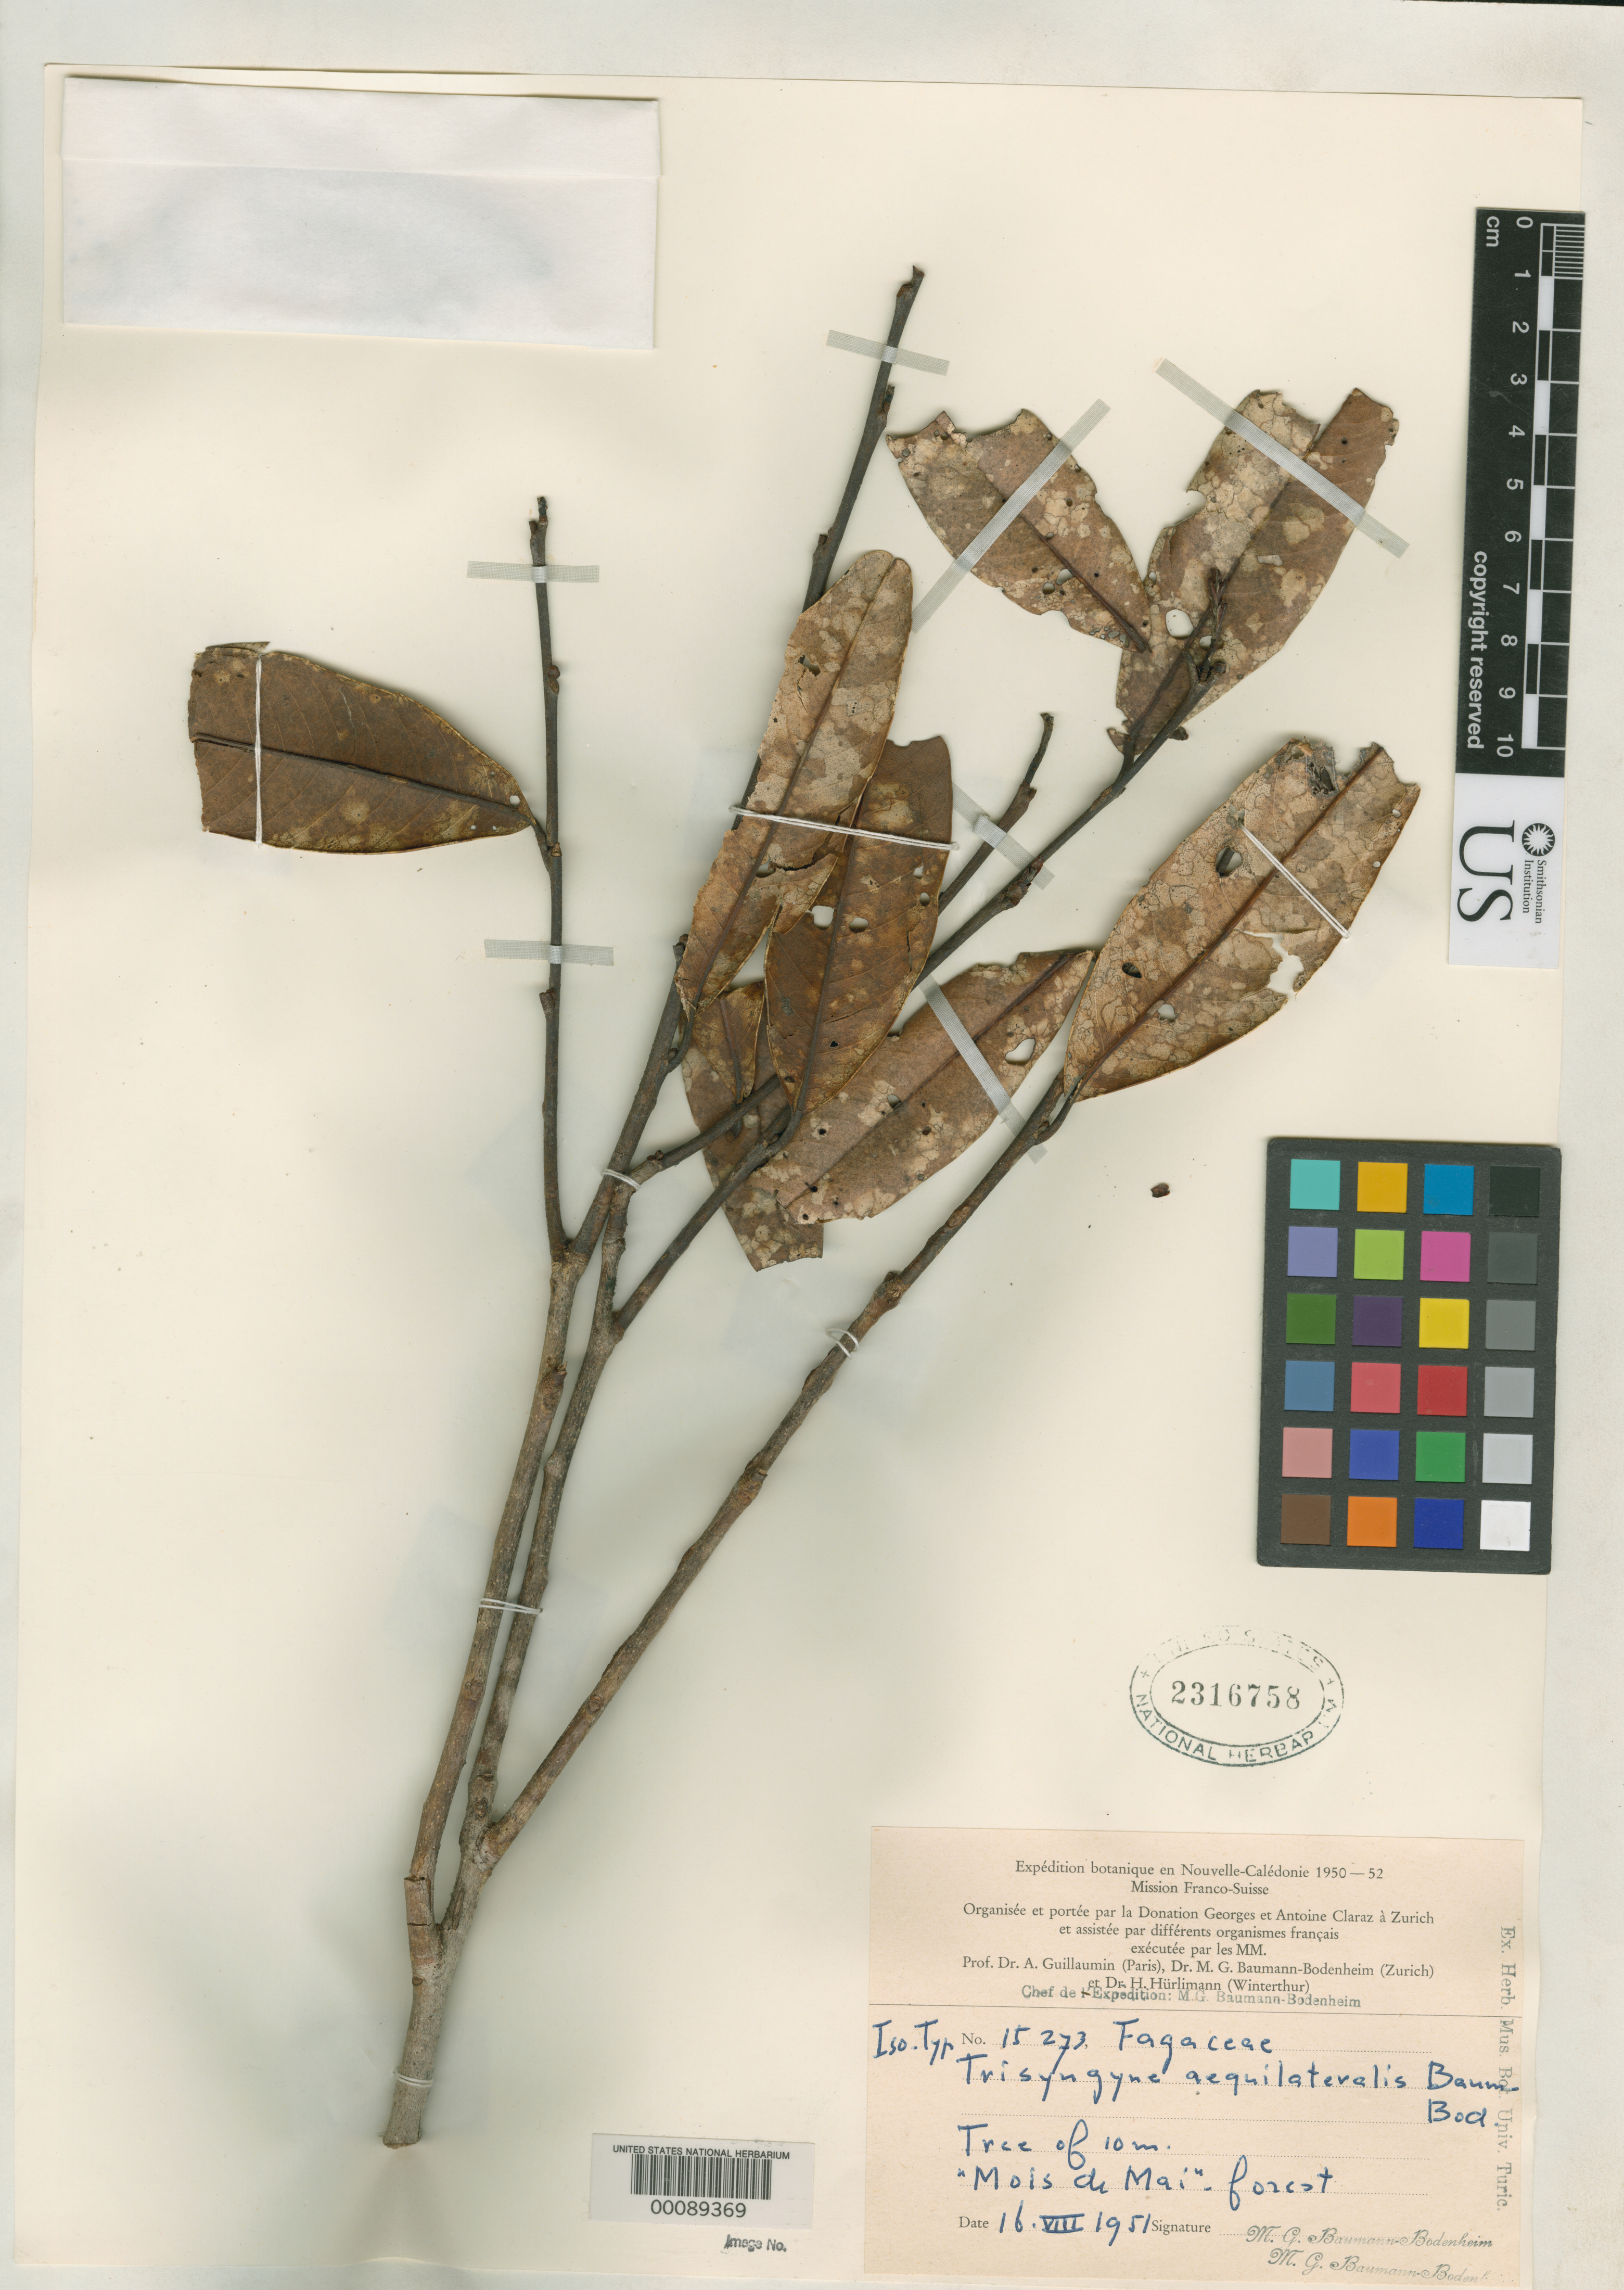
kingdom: Plantae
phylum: Tracheophyta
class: Magnoliopsida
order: Fagales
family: Nothofagaceae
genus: Trisyngyne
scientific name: Trisyngyne aequilateralis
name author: Baum.-Bod.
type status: Isotype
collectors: M. G. Baumann-Bodenheim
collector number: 15273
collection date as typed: Aug 1951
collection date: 1951-08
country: New Caledonia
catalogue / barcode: US 2316758